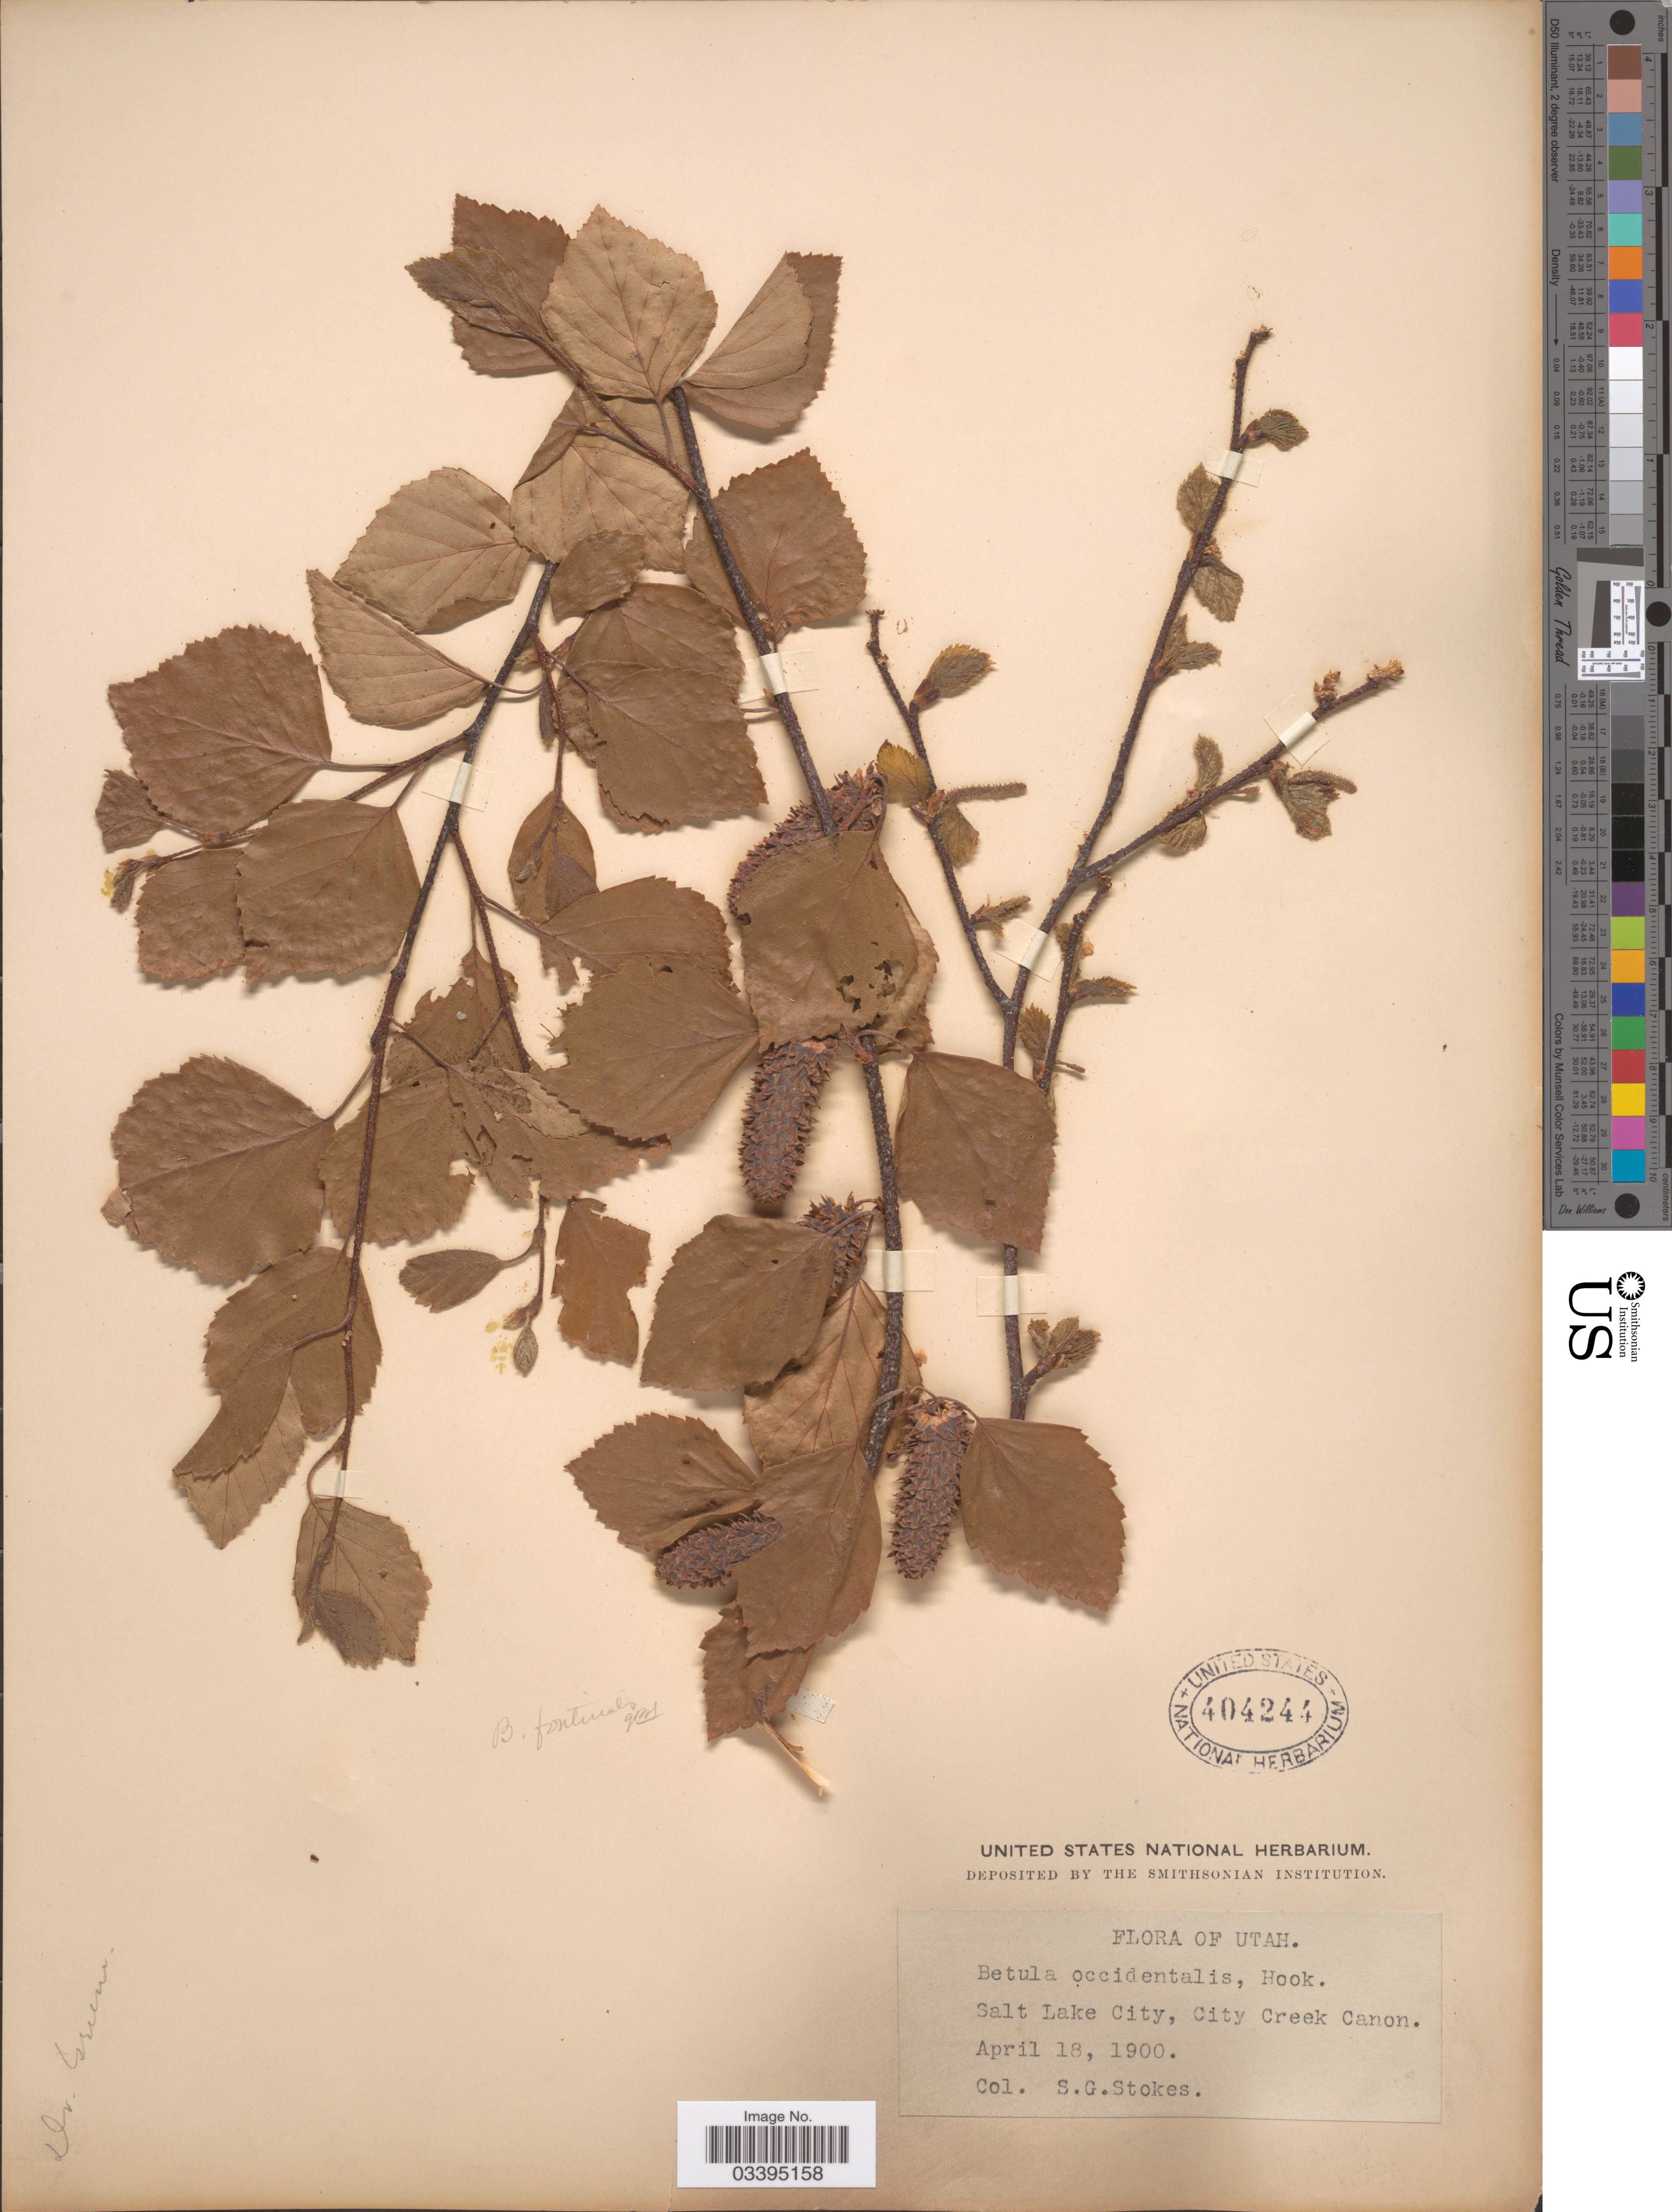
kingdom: Plantae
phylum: Tracheophyta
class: Magnoliopsida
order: Fagales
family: Betulaceae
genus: Betula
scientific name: Betula fontinalis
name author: Sarg.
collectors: S. G. Stokes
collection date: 1900-04-18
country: United States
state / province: Utah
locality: Salt Lake City, City Creek Canon.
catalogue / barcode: US 404244